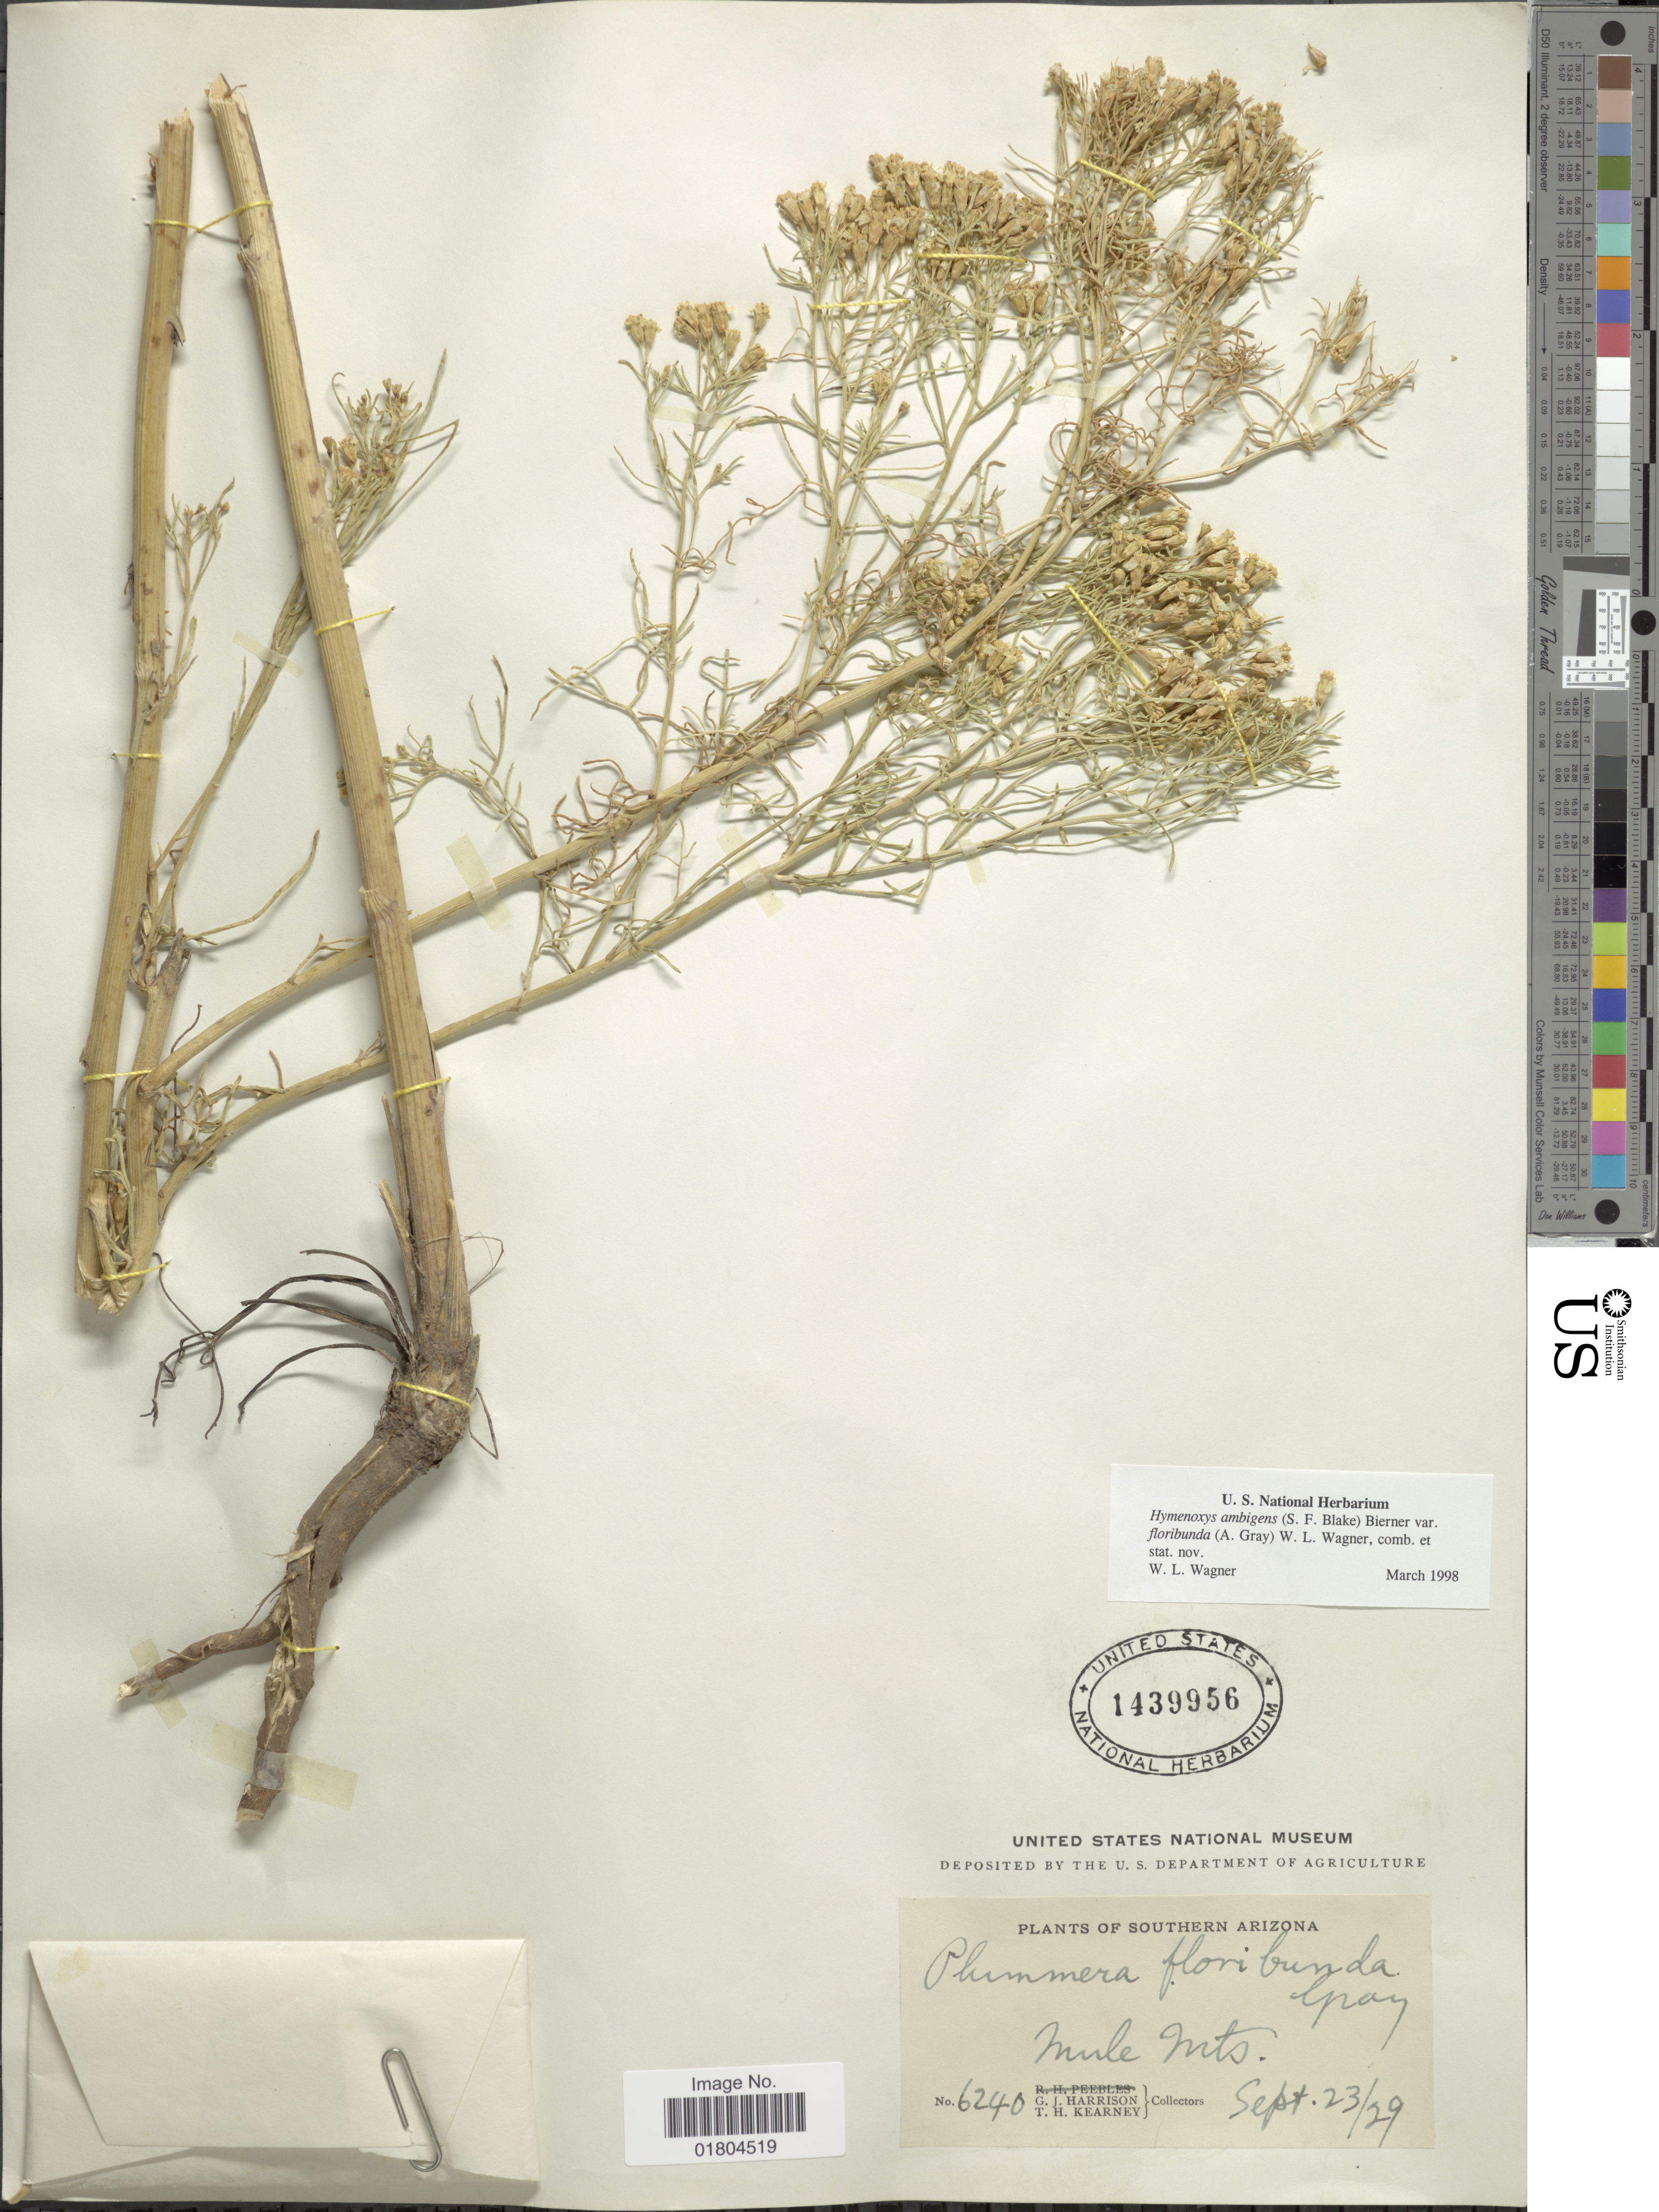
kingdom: Plantae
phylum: Tracheophyta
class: Magnoliopsida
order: Asterales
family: Asteraceae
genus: Hymenoxys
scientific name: Hymenoxys ambigens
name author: (S.F. Blake) Bierner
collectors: G. J. Harrison & T. H. Kearney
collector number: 6240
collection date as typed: Transcribed d/m/y: 23/9/29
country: United States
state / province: Arizona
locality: Southern Arizona. Mule Mts.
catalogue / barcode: US 1439956